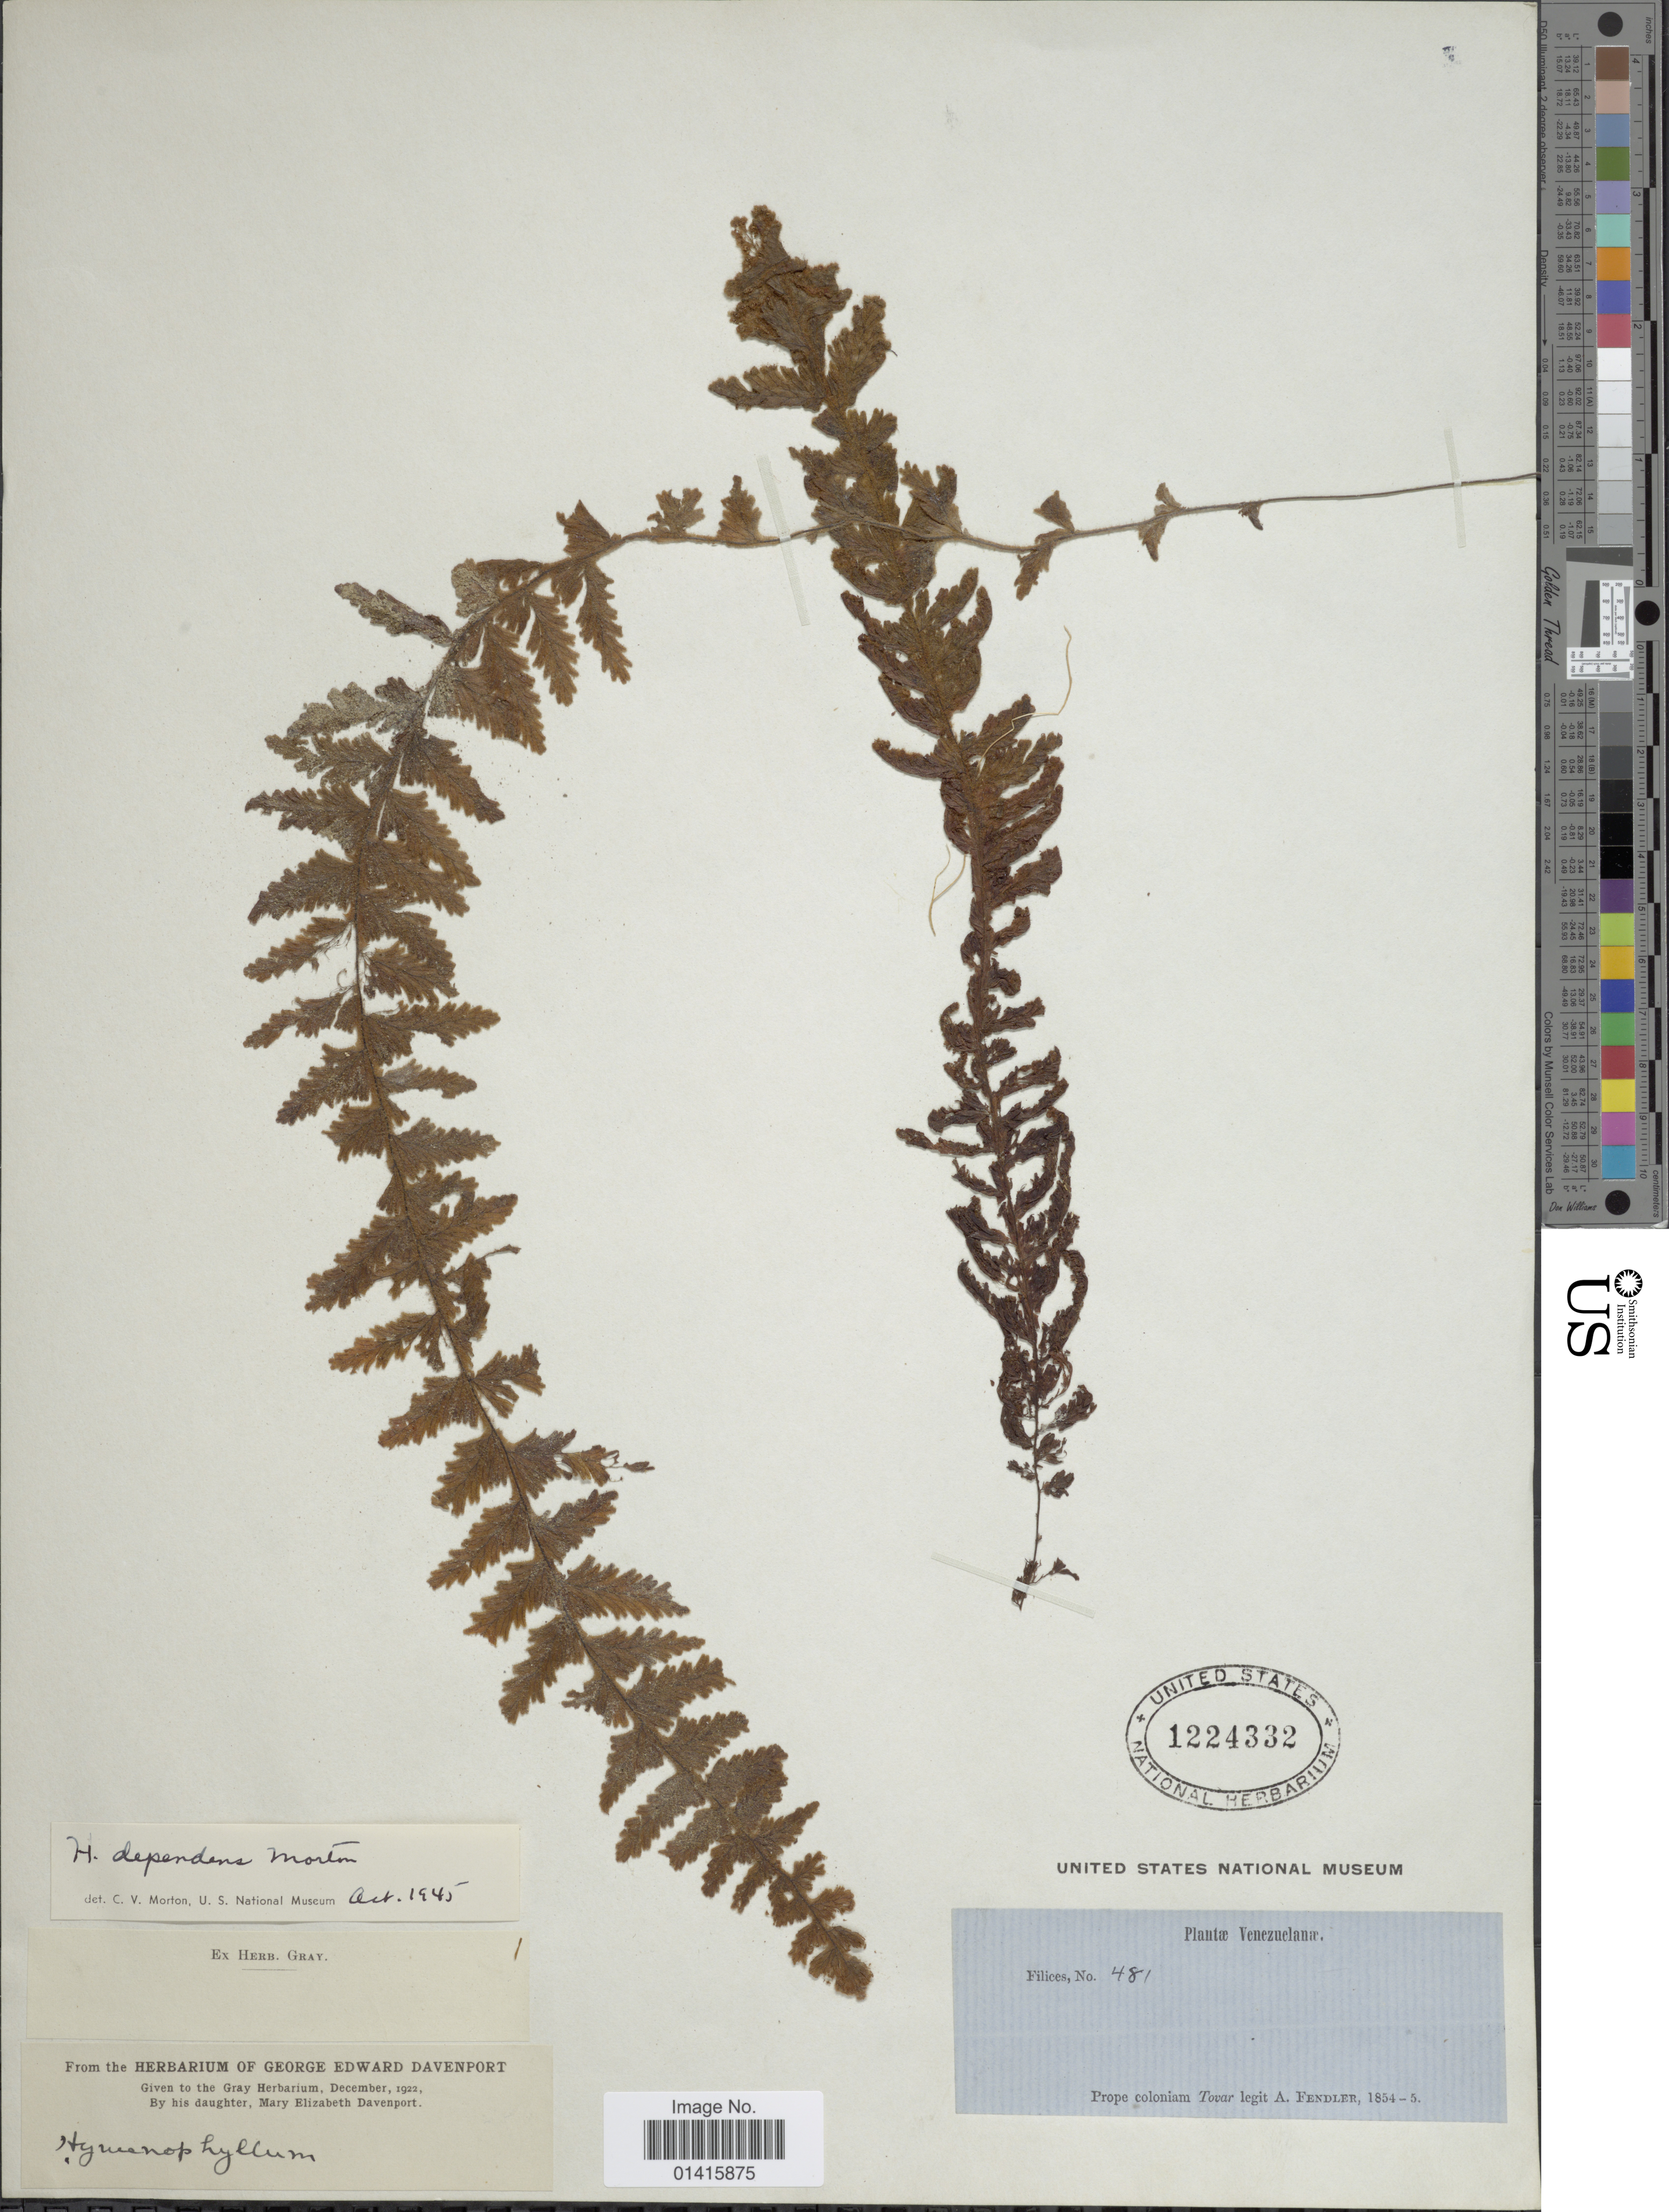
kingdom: Plantae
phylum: Tracheophyta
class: Polypodiopsida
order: Hymenophyllales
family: Hymenophyllaceae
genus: Hymenophyllum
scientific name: Hymenophyllum dependens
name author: C.V. Morton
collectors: A. Fendler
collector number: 481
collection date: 1854/1855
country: Venezuela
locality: Prope coloniam Tovar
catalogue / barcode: US 1224332